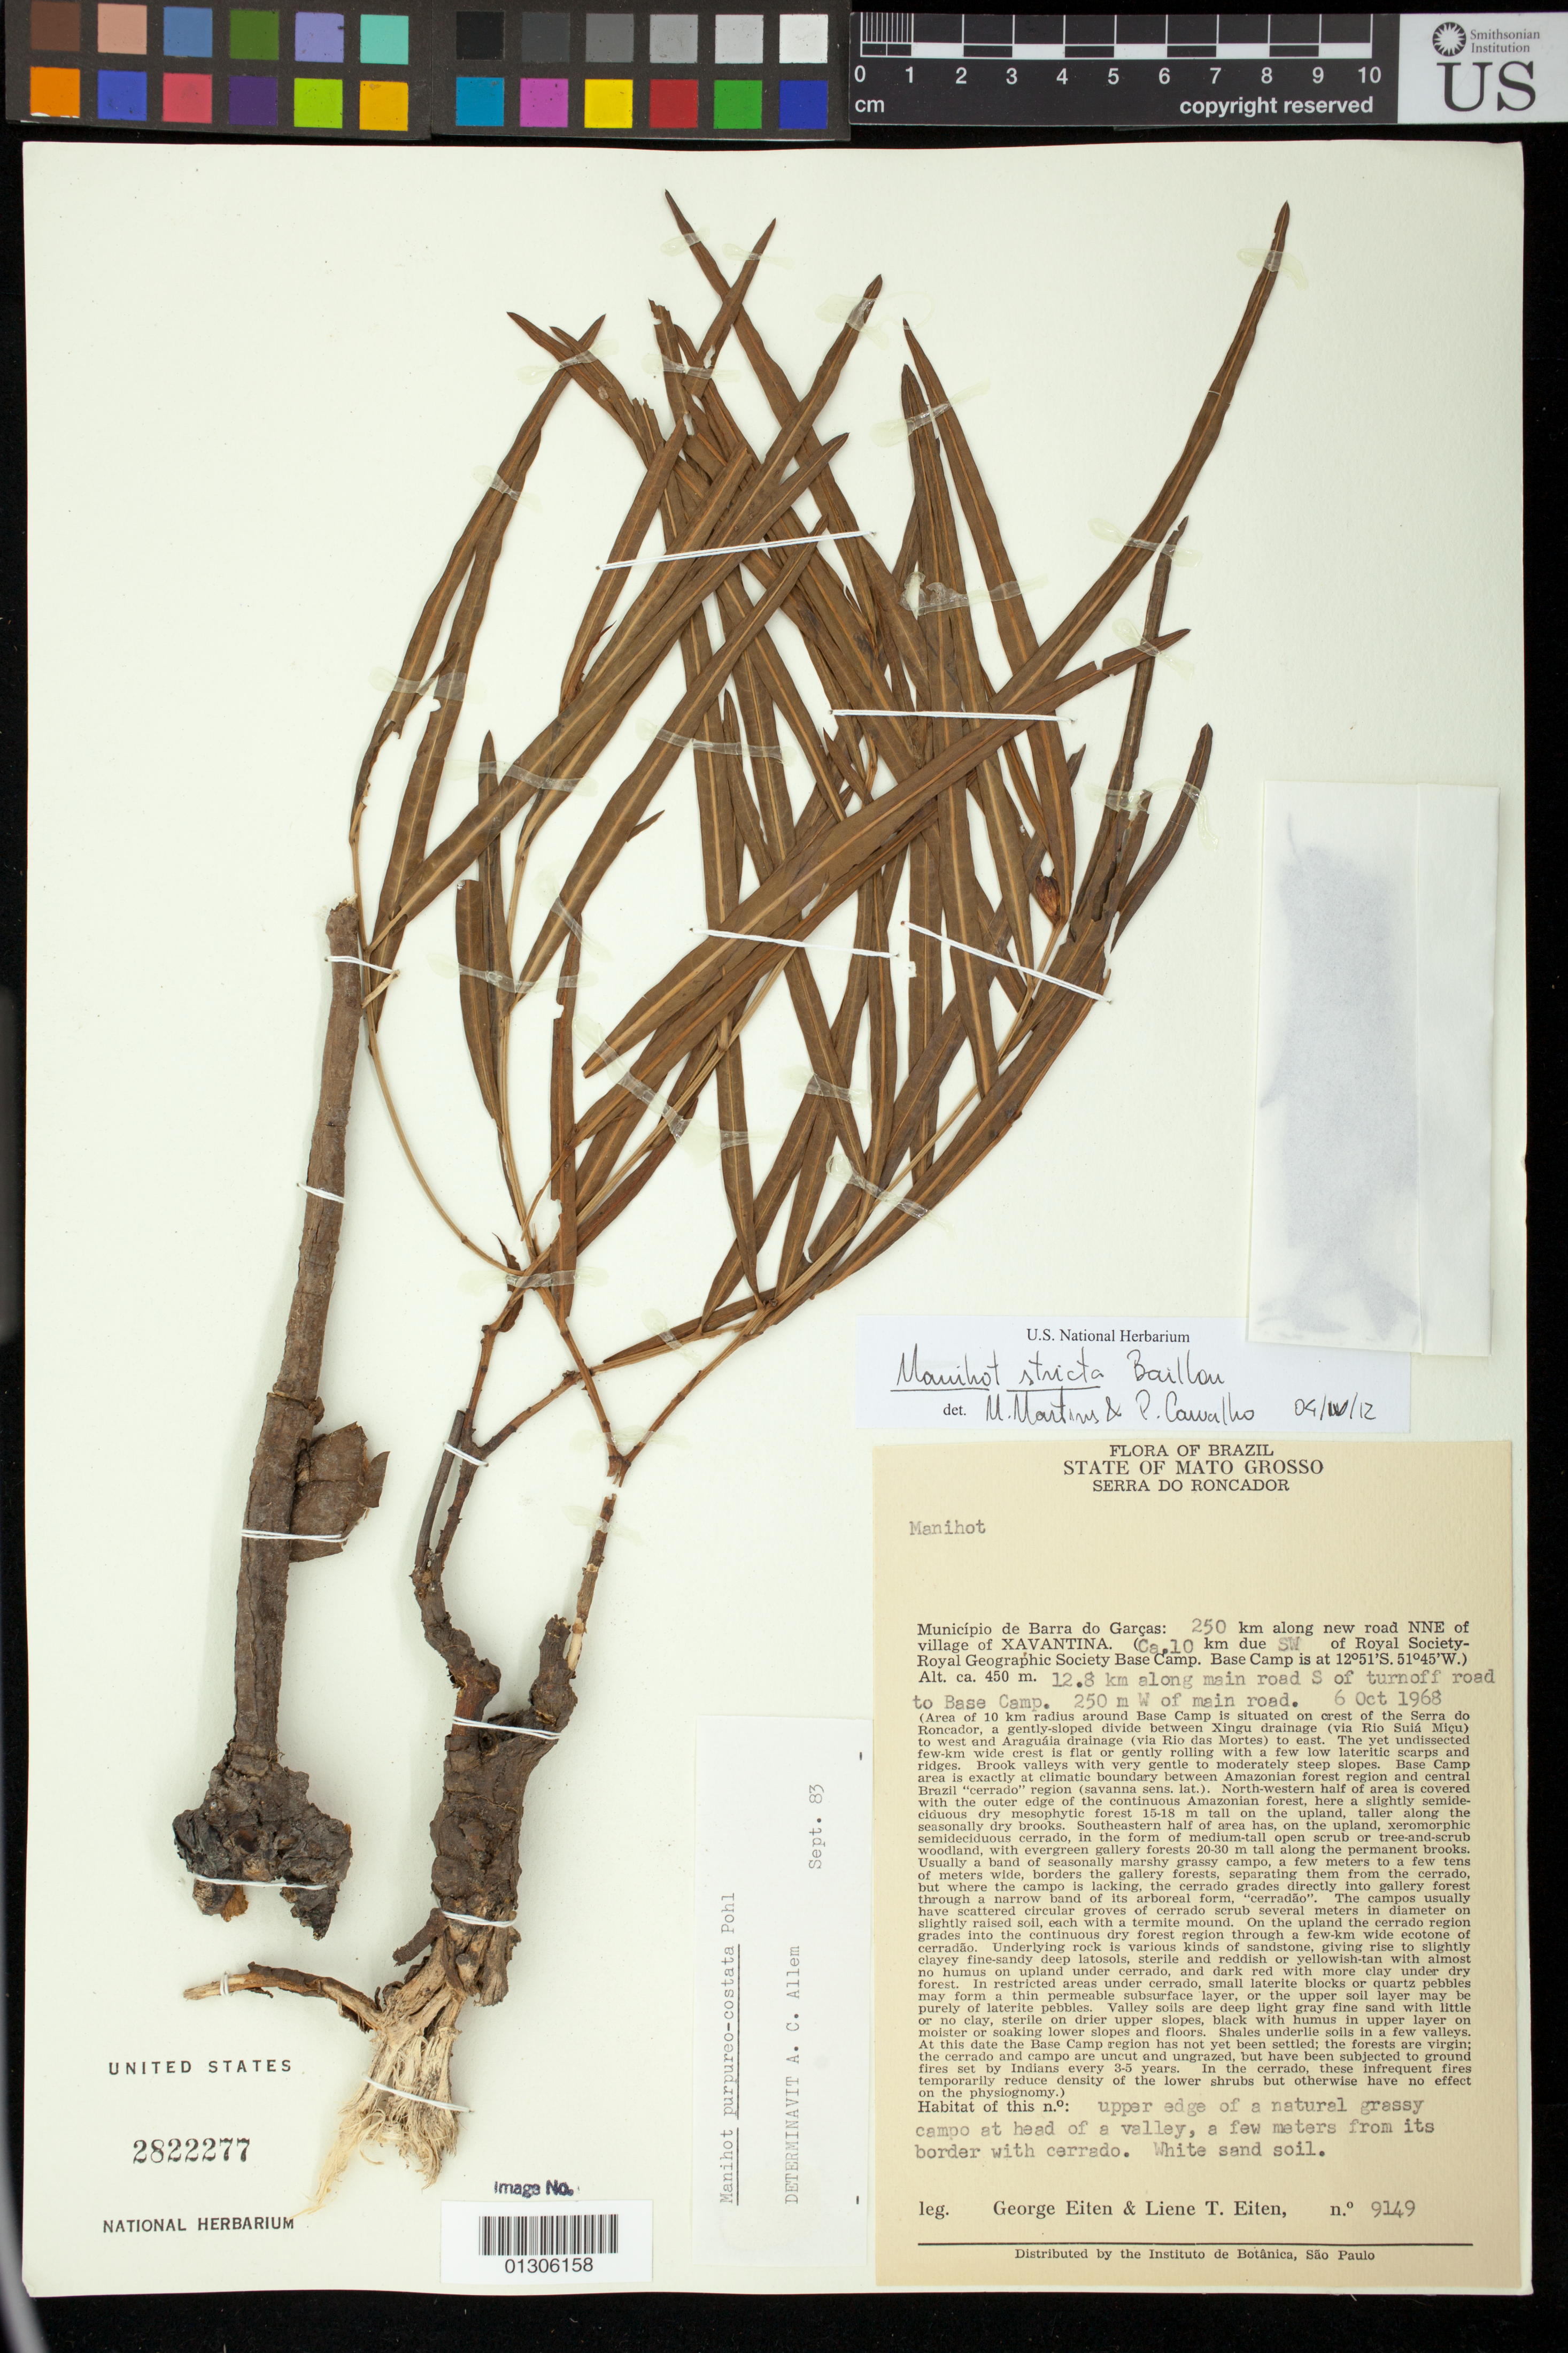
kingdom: Plantae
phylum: Tracheophyta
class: Magnoliopsida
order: Malpighiales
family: Euphorbiaceae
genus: Manihot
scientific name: Manihot graminiformis M. Mend., ined. 2018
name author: M.Mend.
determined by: Mendoza, M.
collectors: G. Eiten & L. T. Eiten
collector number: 9149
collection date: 1969-06-10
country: Brazil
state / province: Mato Grosso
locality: Municipio de Barra do Garças: 250 km along new road NNE of village of Xavantina. ca. 10 km due SW of Royal Society - Royal Geographic Society Base Camp. 12.8 km along main road S of turnoff road to base camp. 250 m W of main road.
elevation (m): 450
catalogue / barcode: US 2822277